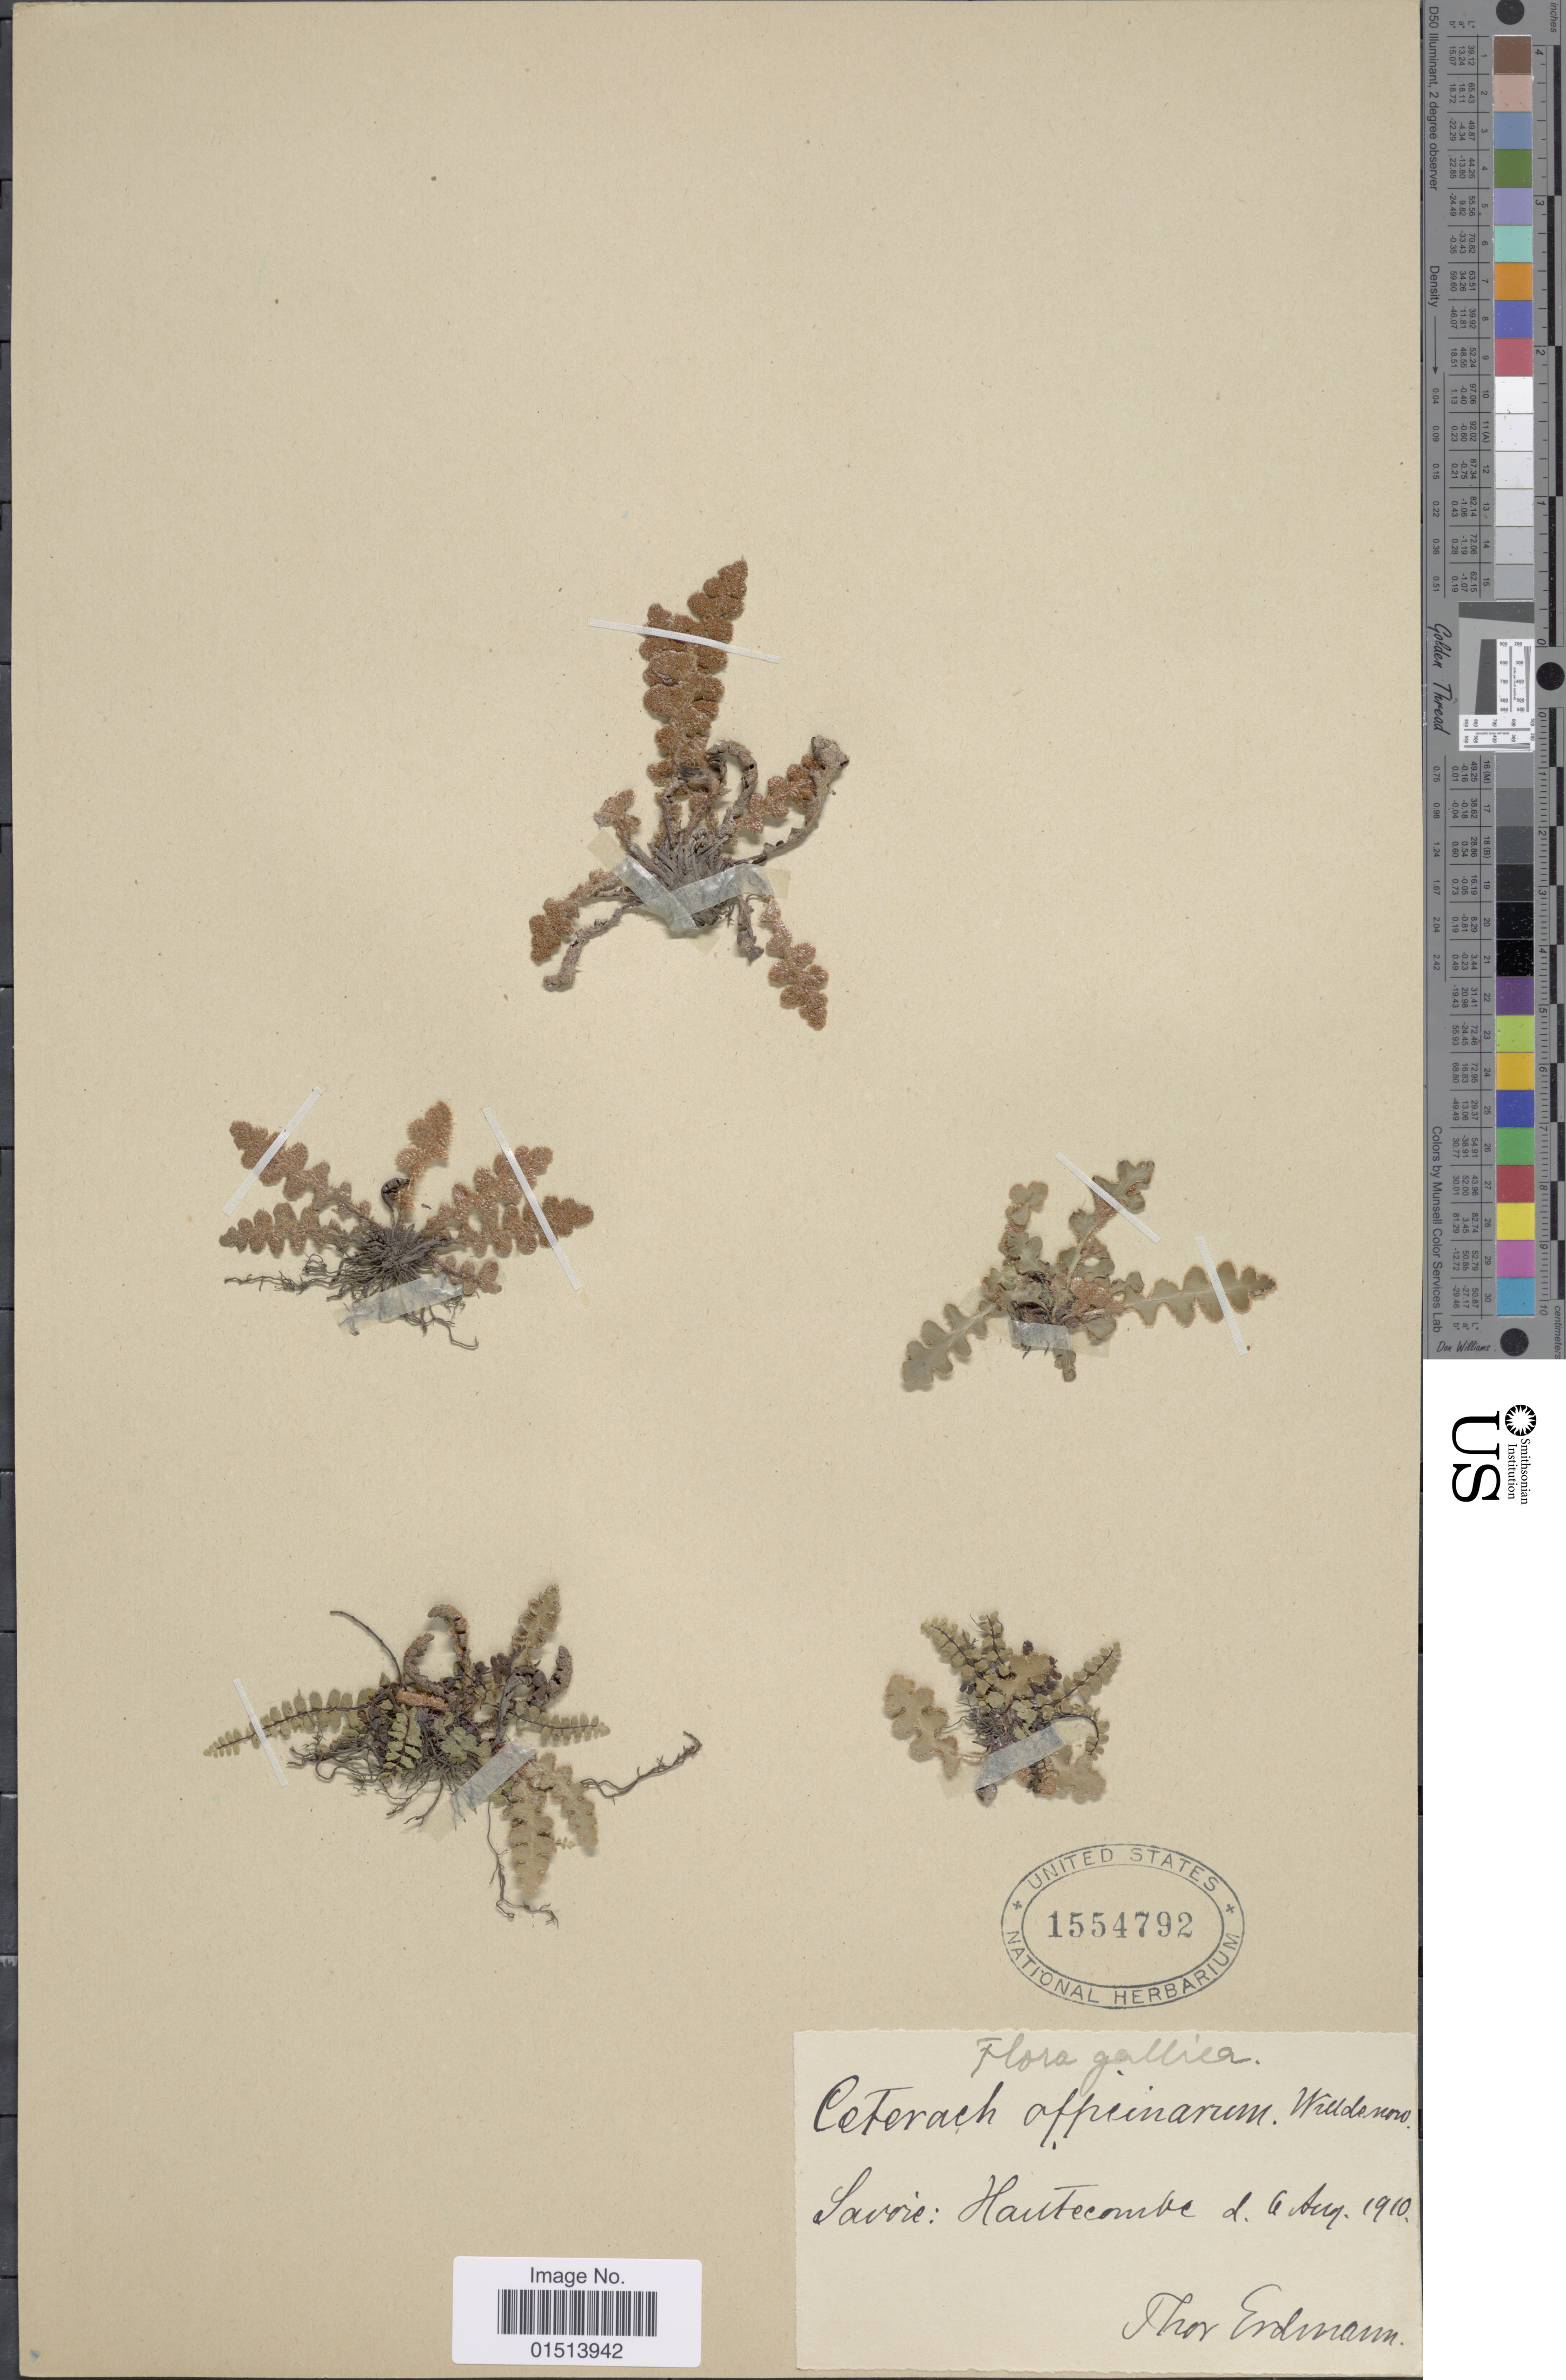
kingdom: Plantae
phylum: Tracheophyta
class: Polypodiopsida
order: Polypodiales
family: Aspleniaceae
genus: Asplenium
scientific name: Asplenium officinarum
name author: DC.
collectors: T. Erdmann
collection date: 1910-08-06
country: France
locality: Lavore; Hautecombe Gallica.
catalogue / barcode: US 1554792